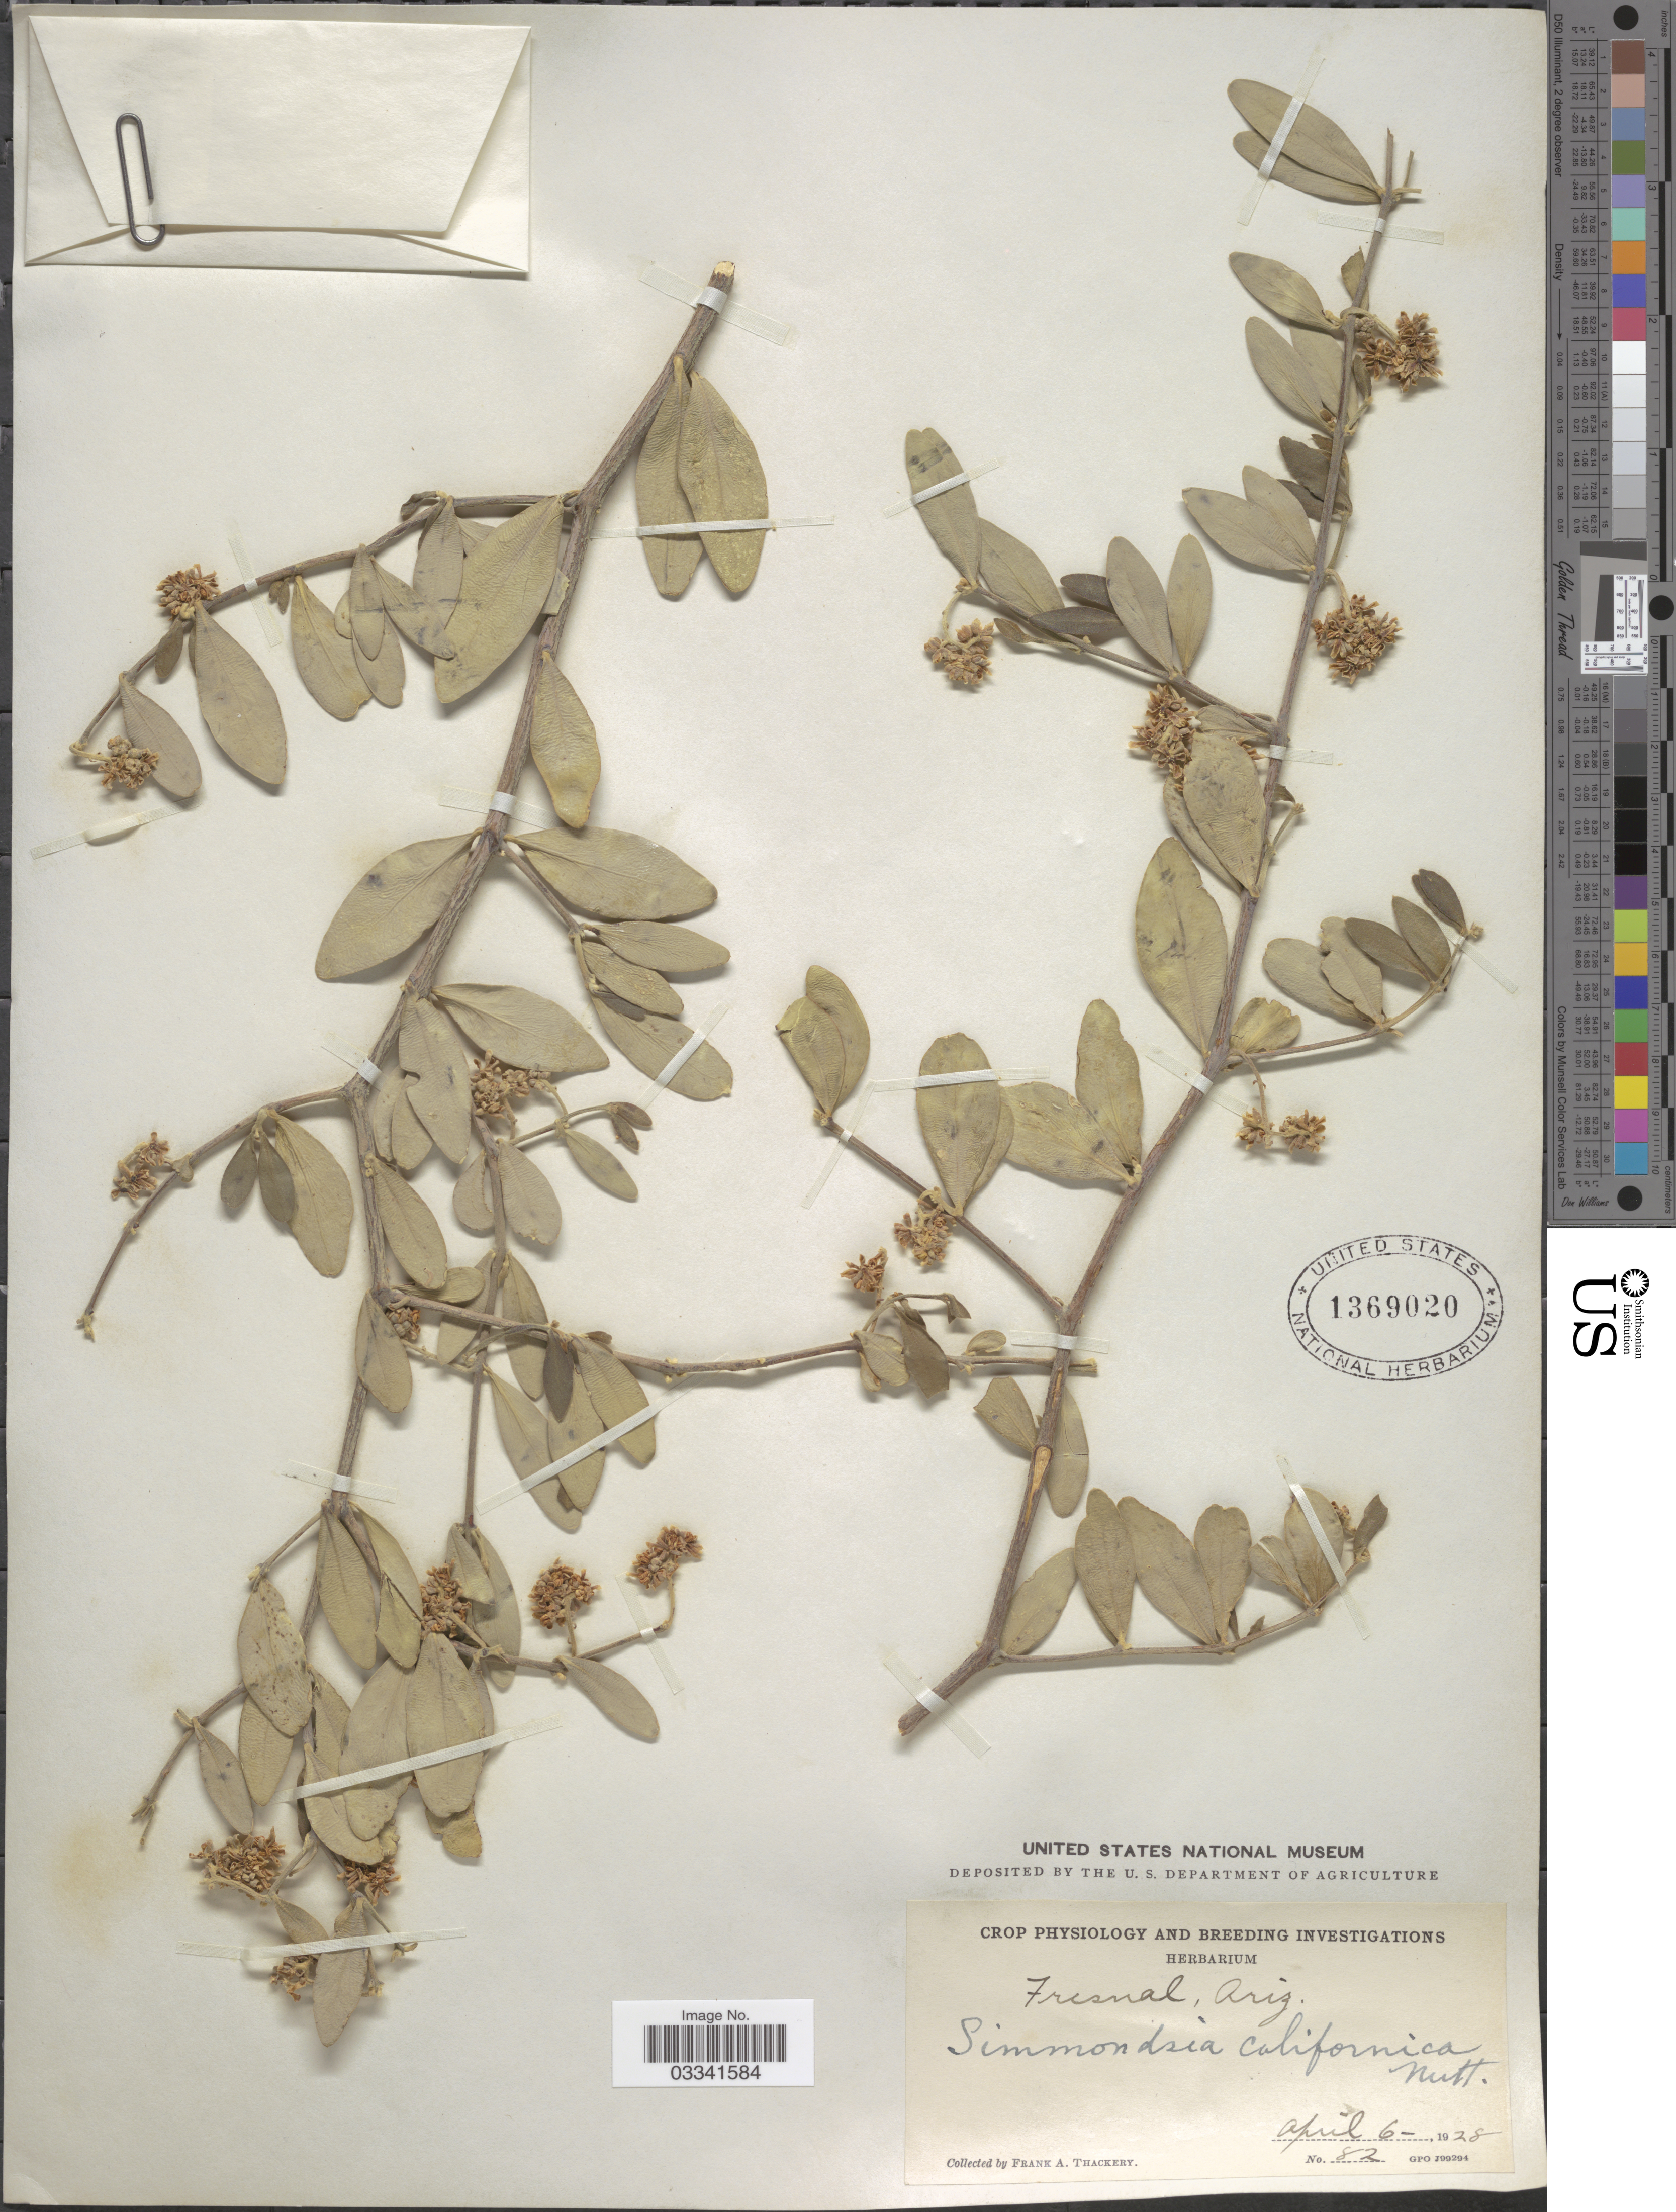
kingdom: Plantae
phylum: Tracheophyta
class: Magnoliopsida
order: Caryophyllales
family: Simmondsiaceae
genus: Simmondsia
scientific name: Simmondsia chinensis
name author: (Link) C.K. Schneid.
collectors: F. Thackery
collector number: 82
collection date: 1928-04-06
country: United States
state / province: Arizona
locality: Fresnal.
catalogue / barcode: US 1369020